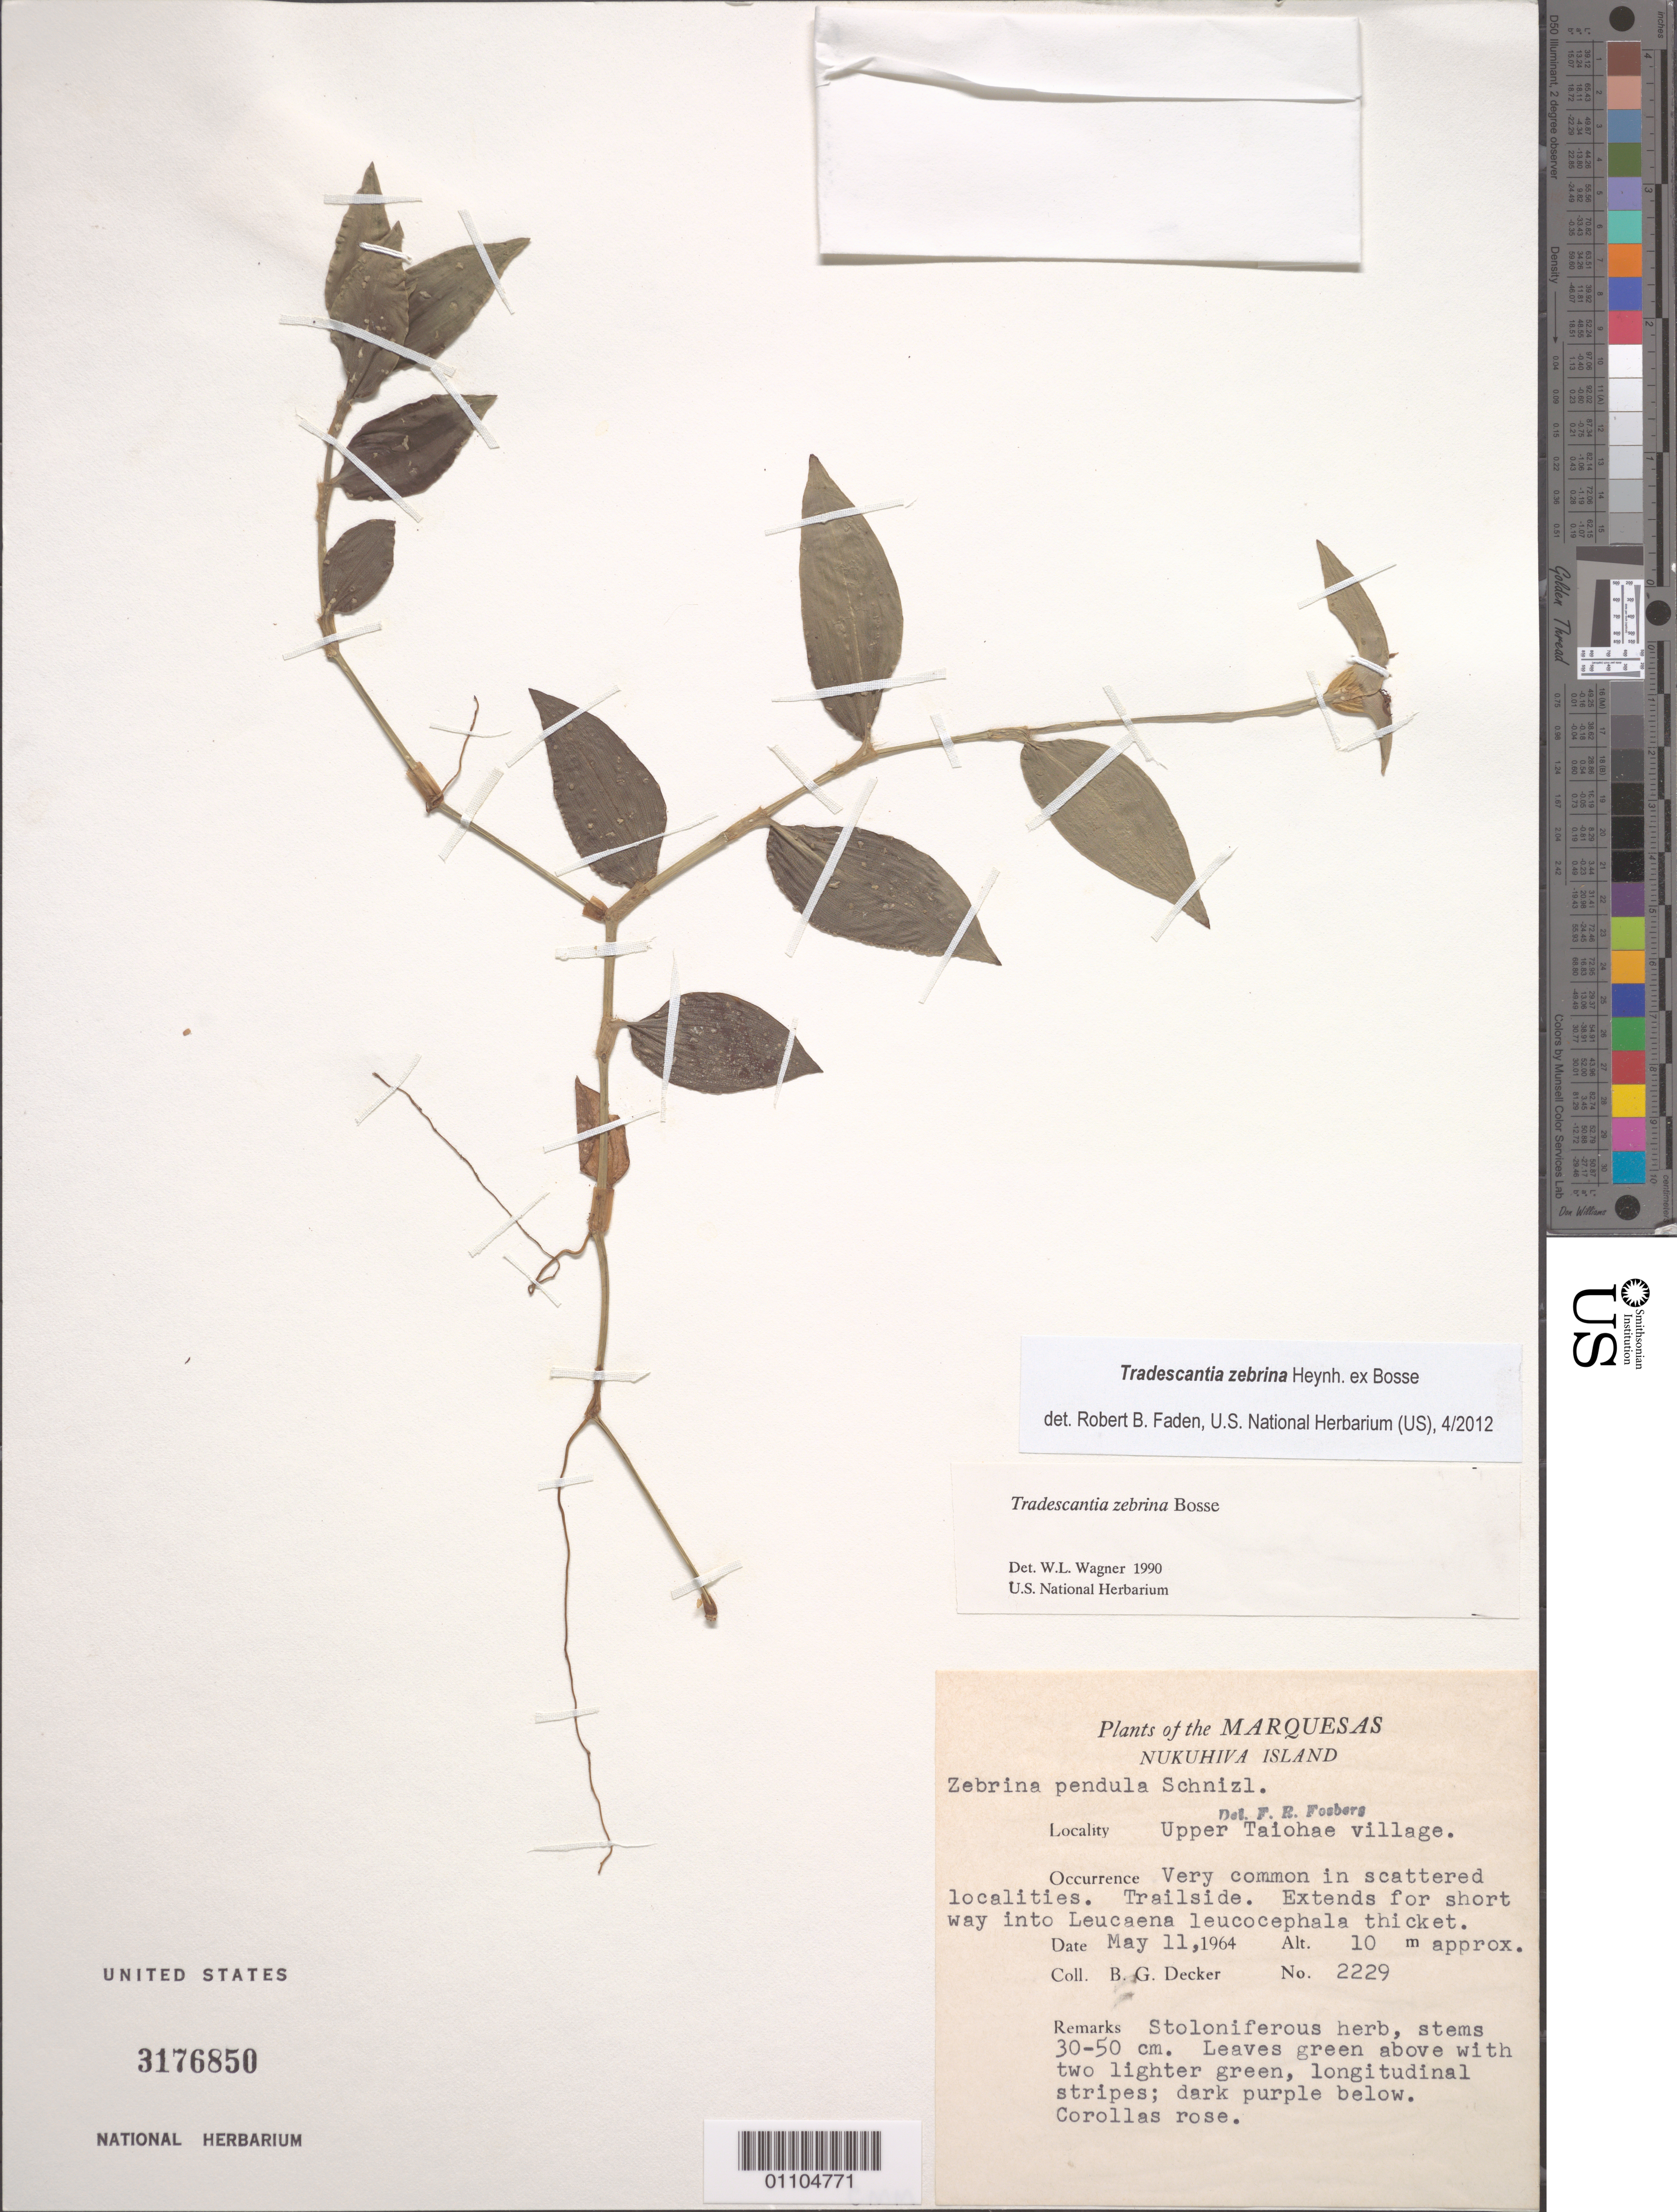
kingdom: Plantae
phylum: Tracheophyta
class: Liliopsida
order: Commelinales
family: Commelinaceae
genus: Tradescantia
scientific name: Tradescantia zebrina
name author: Bosse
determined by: Wagner, W. L., (BOT), Smithsonian Institution - National Museum of Natural History (UNITED STATES)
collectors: B. G. Decker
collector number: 2229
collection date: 1964-05-11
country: French Polynesia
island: Nuku Hiva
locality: Upper Taiohae village. Very common in scattered localities. Trailside. Extends for short way into Leucocephala thicket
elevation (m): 10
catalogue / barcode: US 3176850